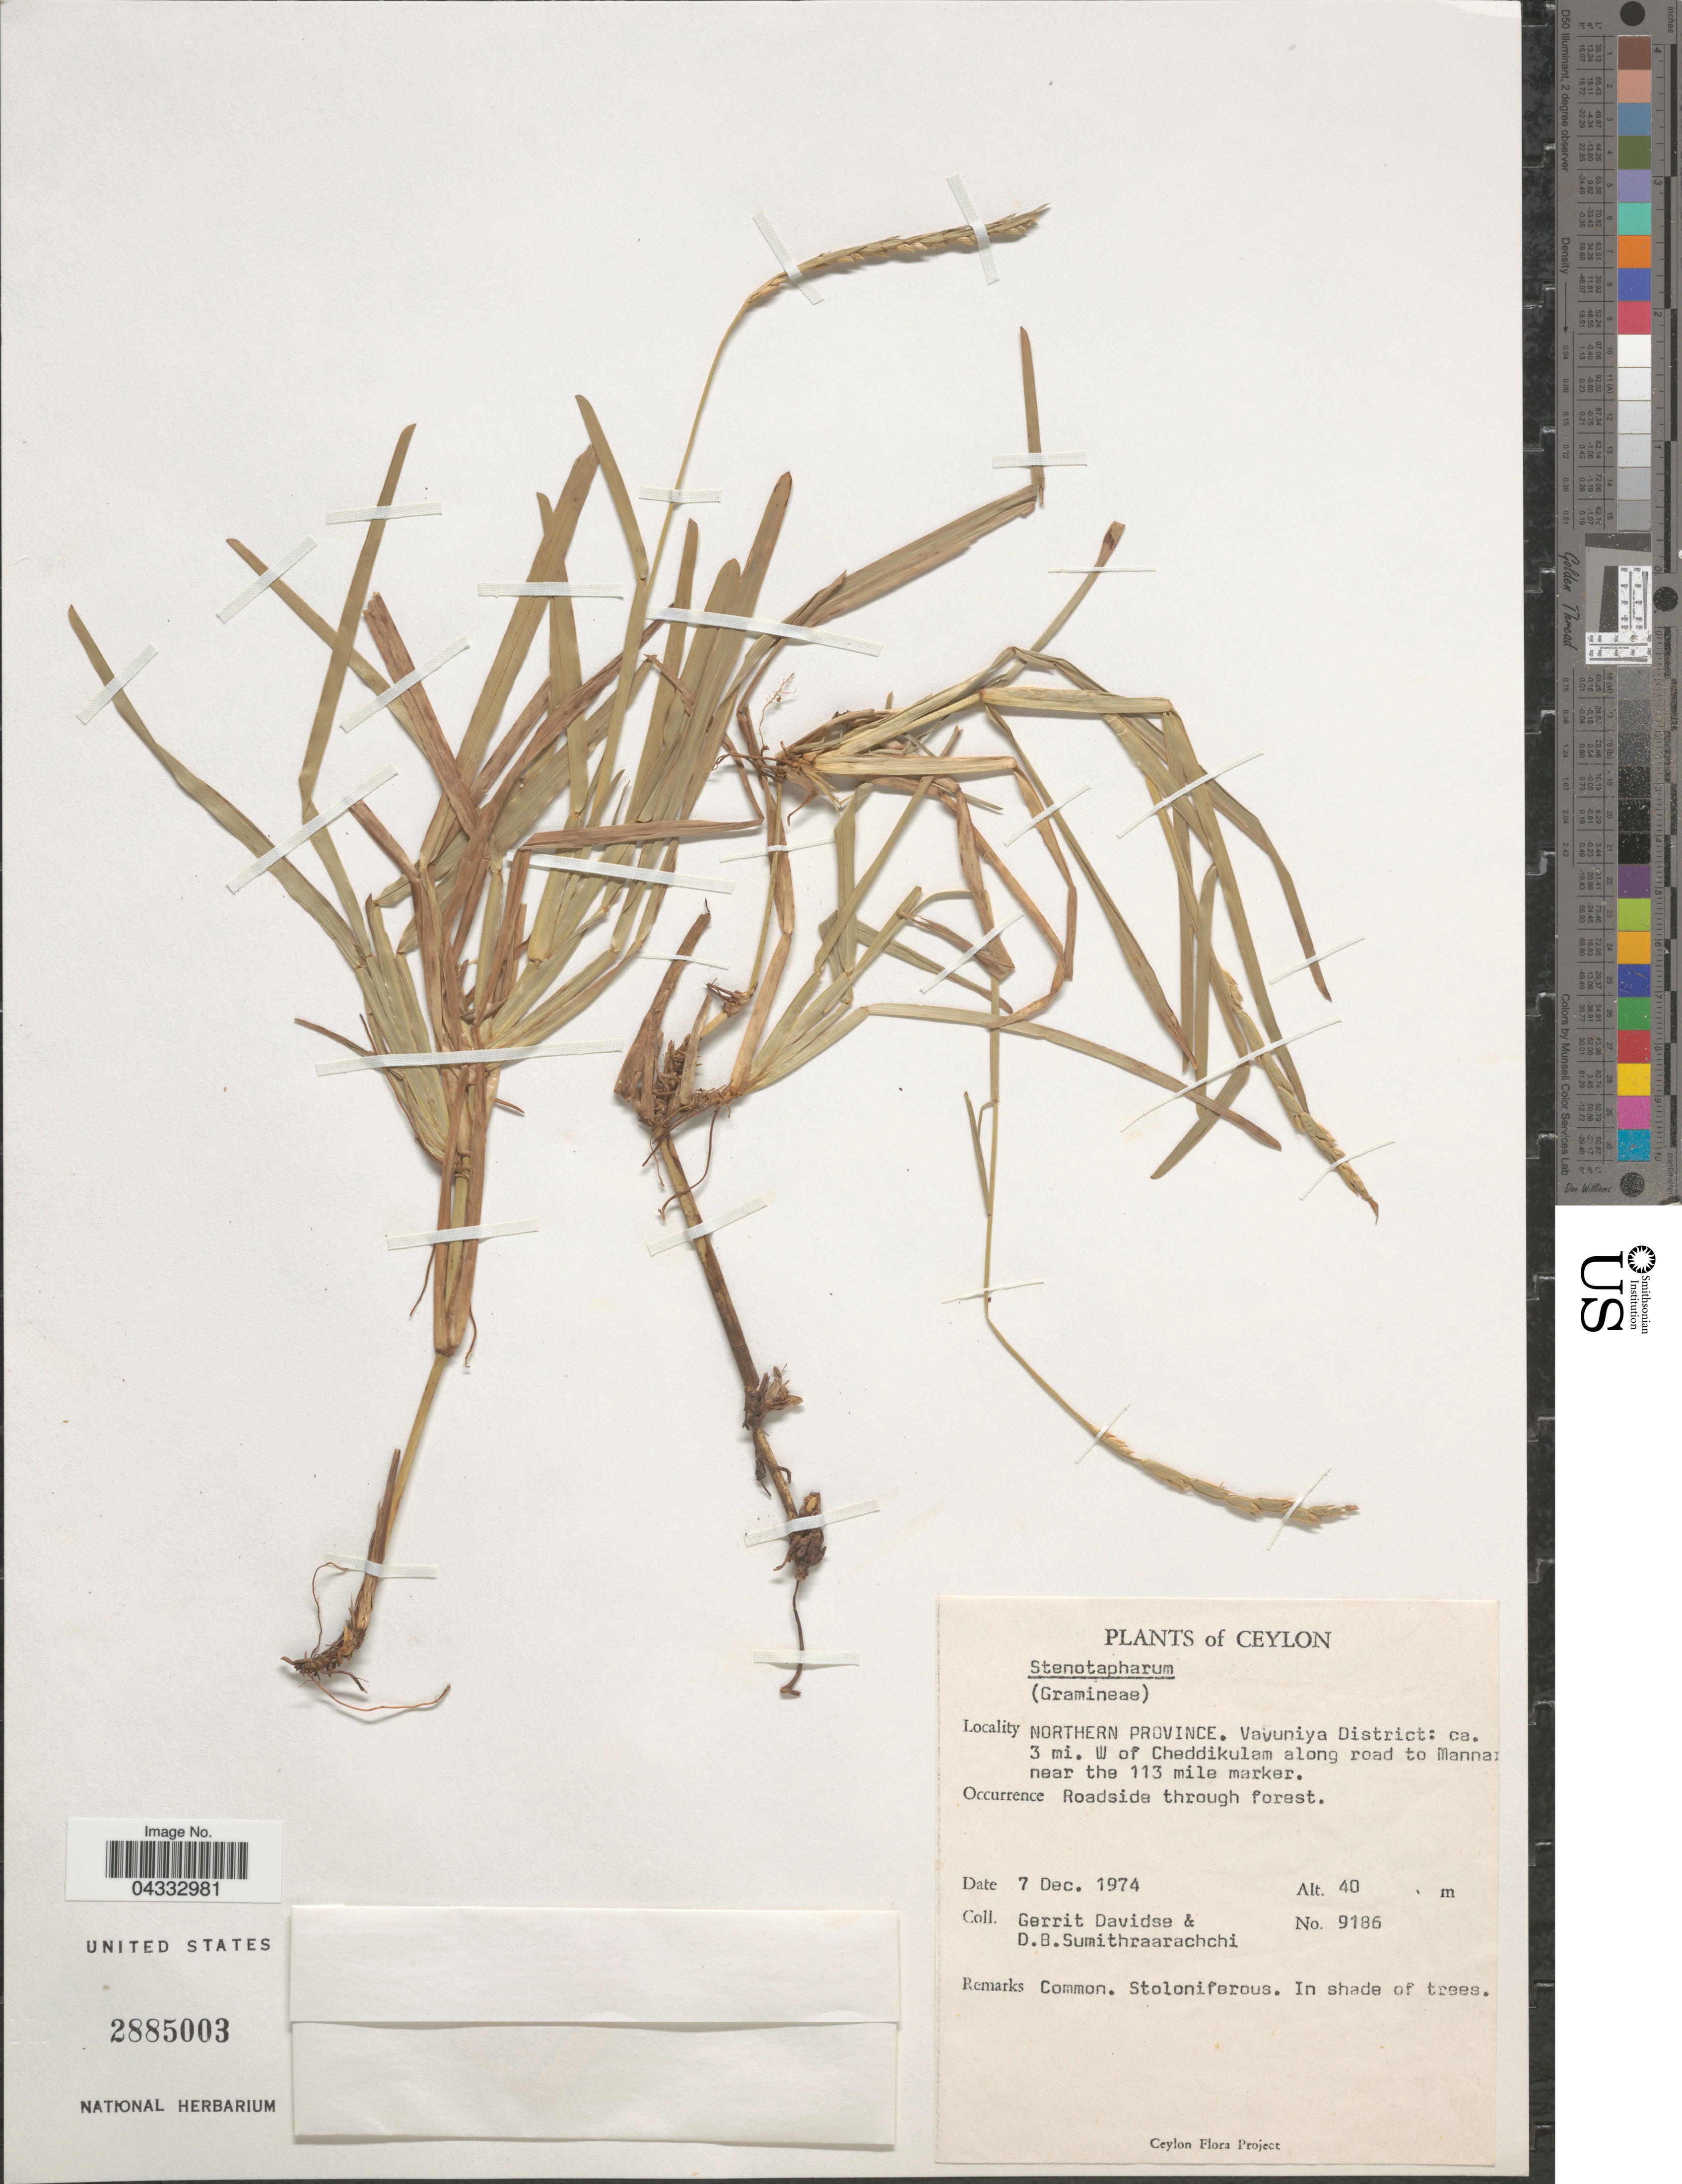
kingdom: Plantae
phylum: Tracheophyta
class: Liliopsida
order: Poales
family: Poaceae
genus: Stenotaphrum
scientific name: Stenotaphrum secundatum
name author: (Walter) Kuntze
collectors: G. Davidse & D. B. Sumithraarachchi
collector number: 9186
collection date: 1974-12-07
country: Sri Lanka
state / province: Northern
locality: Ceylon. Vavuniya District: ca. 3 mi. W of Cheddikulam along road to Manna [illegible text] near the 113 mile marker. Roadside through forest.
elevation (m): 40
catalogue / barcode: US 2885003